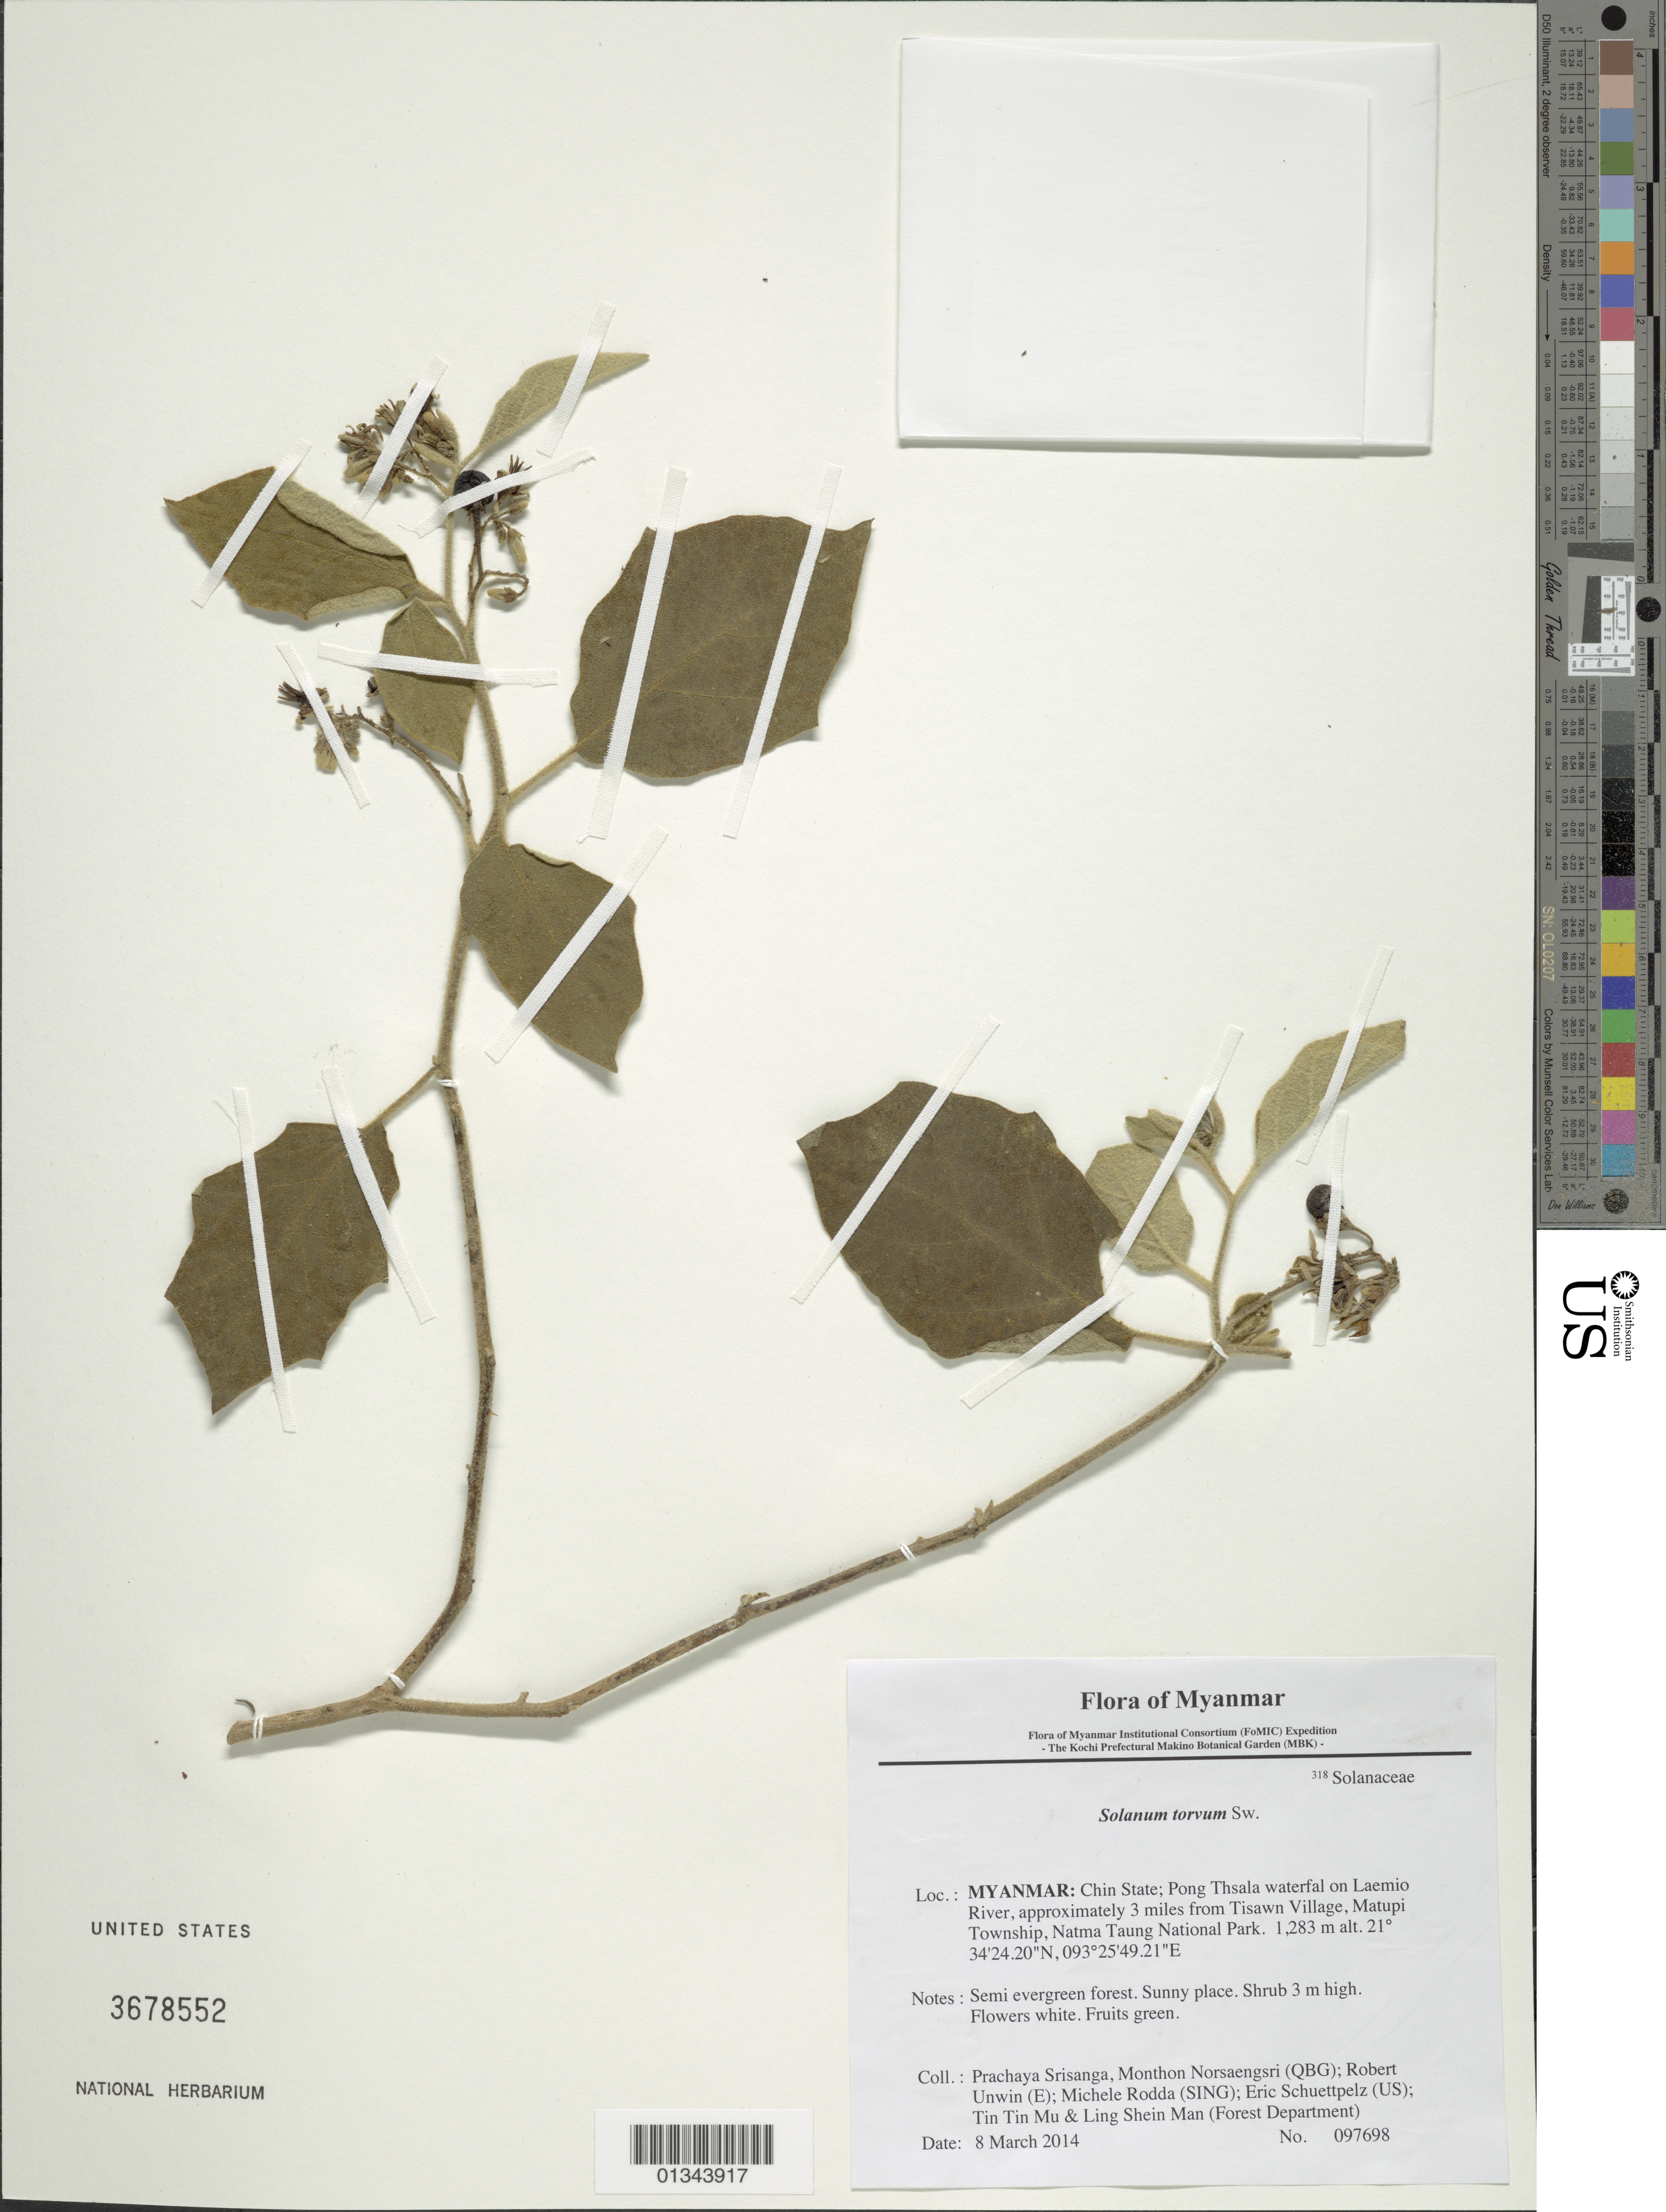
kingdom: Plantae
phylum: Tracheophyta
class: Magnoliopsida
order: Solanales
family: Solanaceae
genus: Solanum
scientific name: Solanum torvum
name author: Sw.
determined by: Fujikawa, Kazumi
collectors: P. Srisanga, M. Norsaengsri, R. Unwin, M. Rodda, E. Schuettpelz, Tin Tin Mu & Ling Shein Man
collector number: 97698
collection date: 2014-03-08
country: Myanmar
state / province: Chin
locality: Pong Thsala waterfal on Laemio River, approximately 3 miles from Tisawn Village, Matupi Township, Natma Taung National Park.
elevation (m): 1283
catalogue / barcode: US 3678552